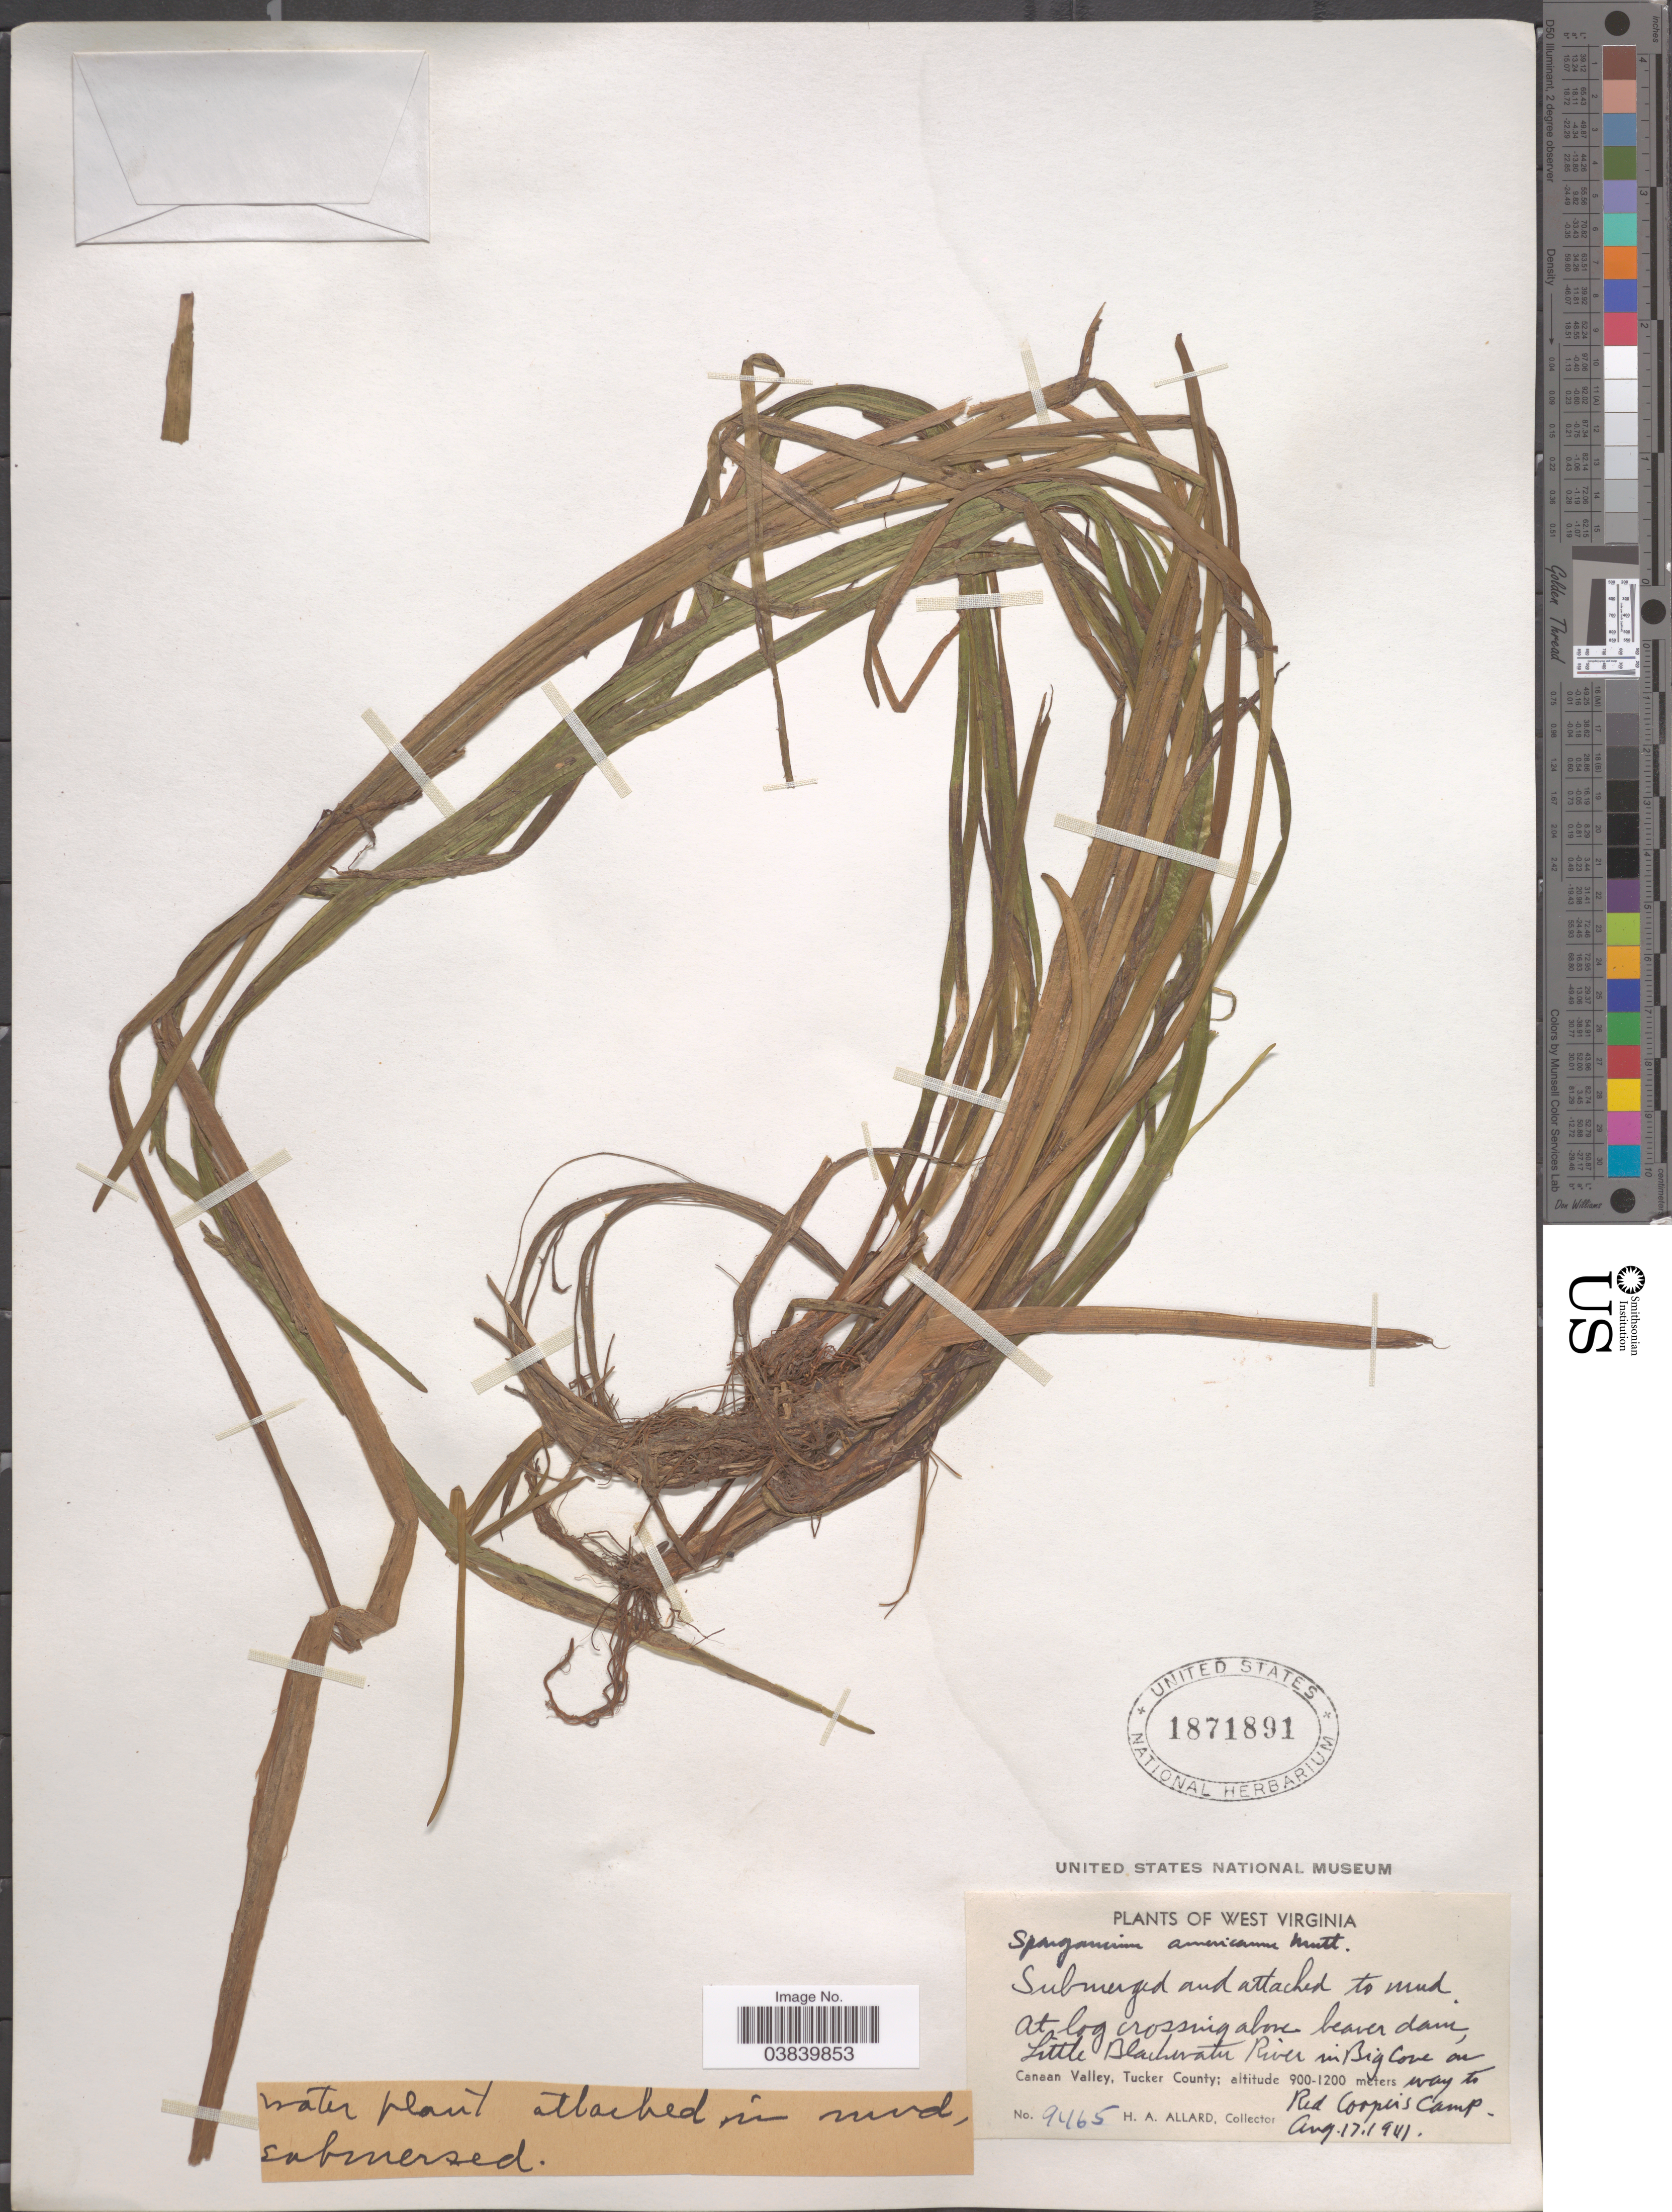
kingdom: Plantae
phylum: Tracheophyta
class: Liliopsida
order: Poales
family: Typhaceae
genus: Sparganium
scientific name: Sparganium americanum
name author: Nutt.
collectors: H. A. Allard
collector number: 9465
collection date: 1941-08-17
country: United States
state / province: West Virginia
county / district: Tucker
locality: Little Blackwater River in Big Cove on way to Red Cooper's Camp. Canaan Valley, Tucker County.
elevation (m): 900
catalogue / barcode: US 1871891